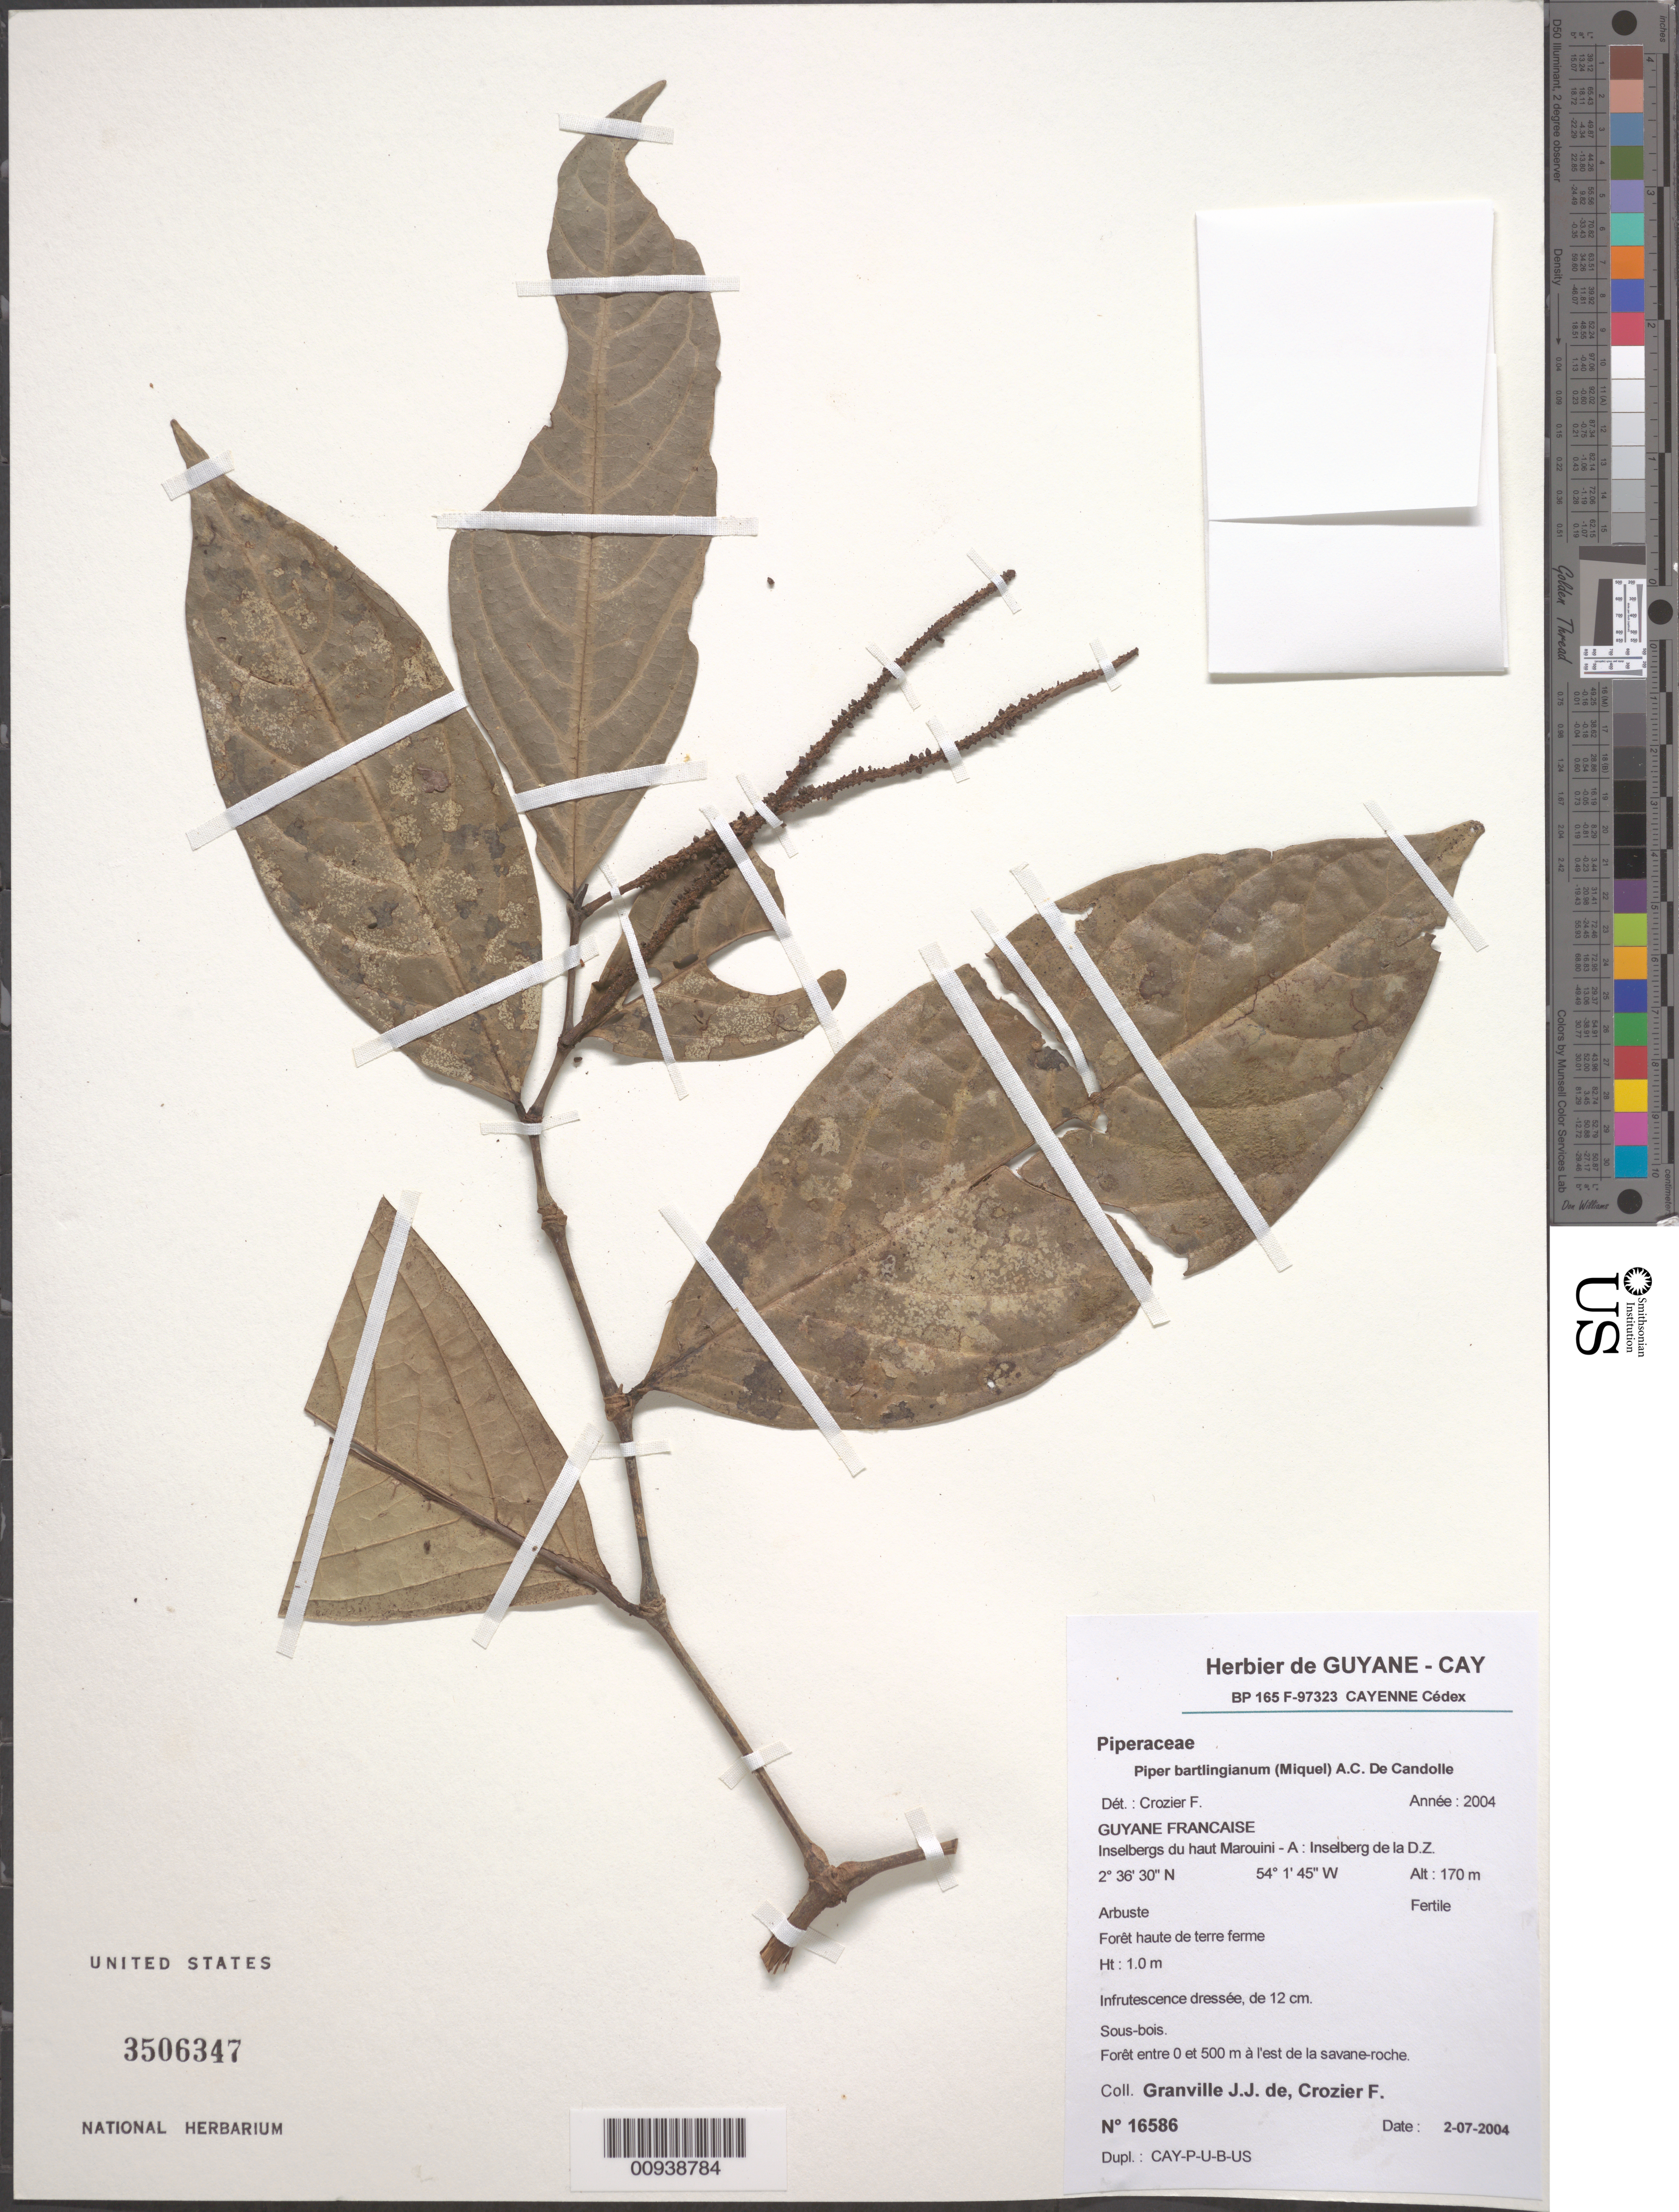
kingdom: Plantae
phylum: Tracheophyta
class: Magnoliopsida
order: Piperales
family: Piperaceae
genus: Piper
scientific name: Piper bartlingianum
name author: (Miq.) C. DC.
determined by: Crozier, F.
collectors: J.-J. de Granville & F. Crozier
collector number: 16586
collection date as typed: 2-Jul-04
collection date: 2004-07-02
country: French Guiana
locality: Haut Marouini-A; Inselberg de la D.Z.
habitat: Foret haute de terre ferme; sous bois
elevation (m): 170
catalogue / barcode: US 3506347